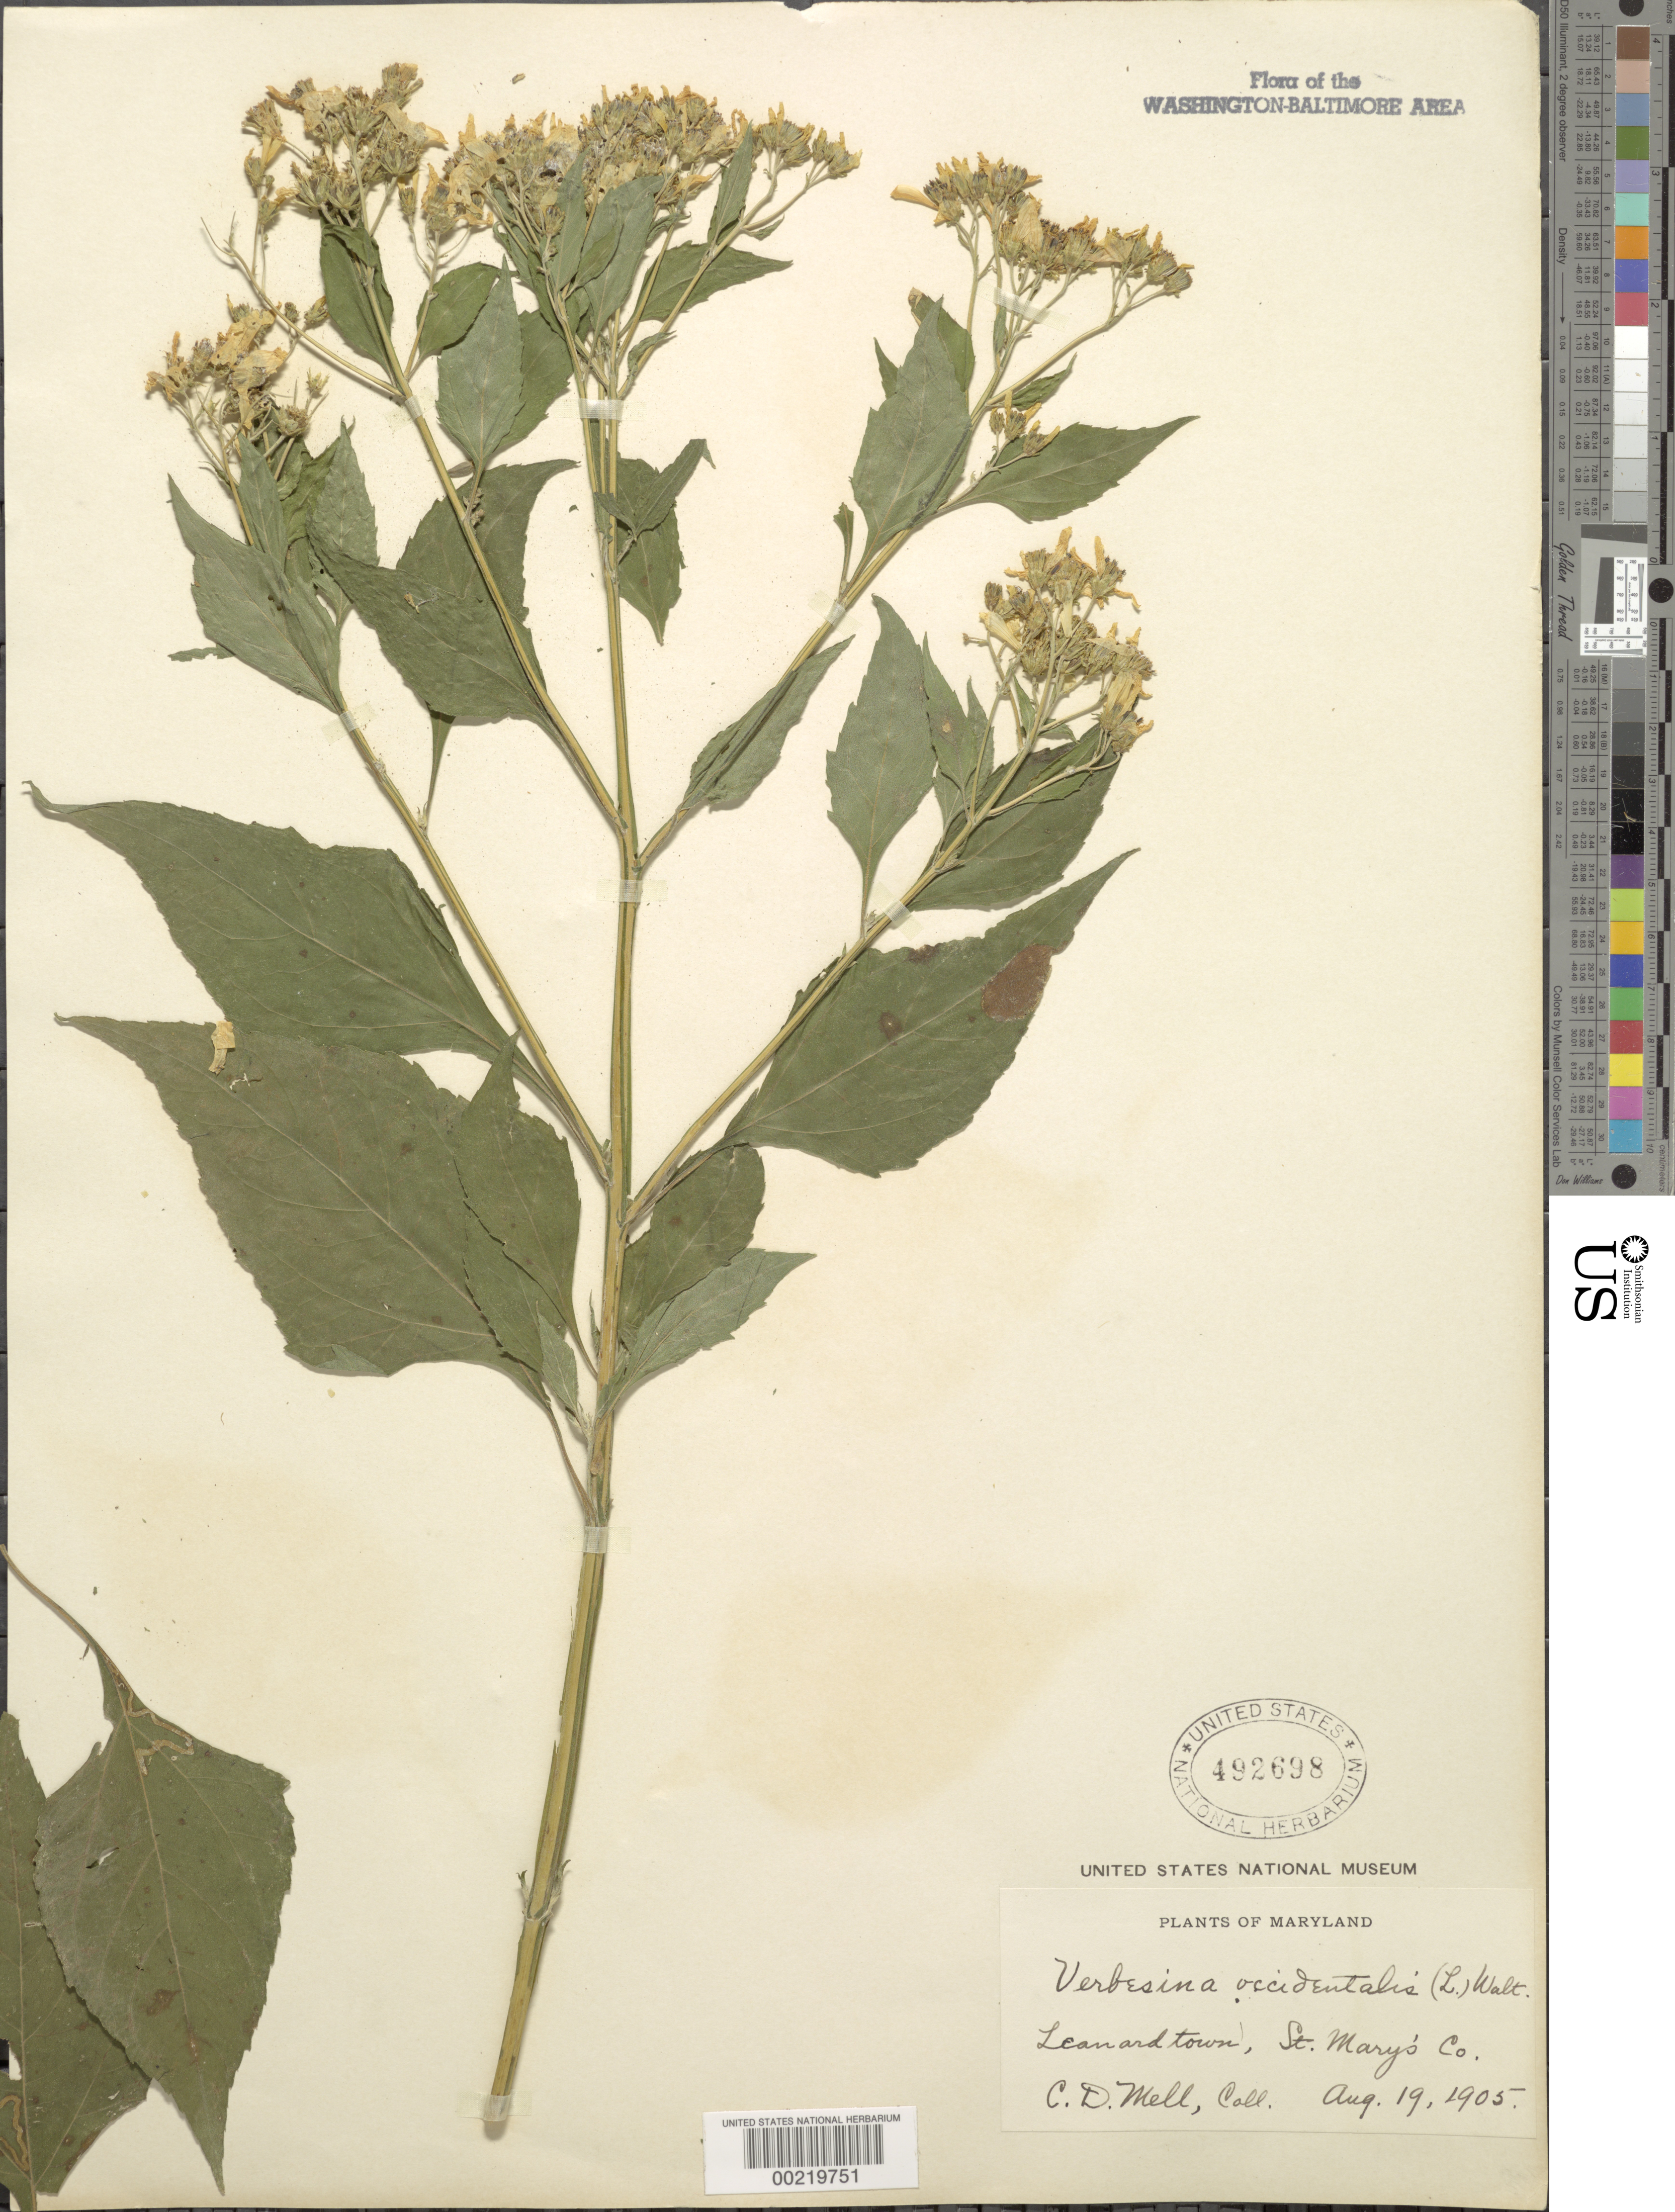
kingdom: Plantae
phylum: Tracheophyta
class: Magnoliopsida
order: Asterales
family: Asteraceae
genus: Verbesina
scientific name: Verbesina occidentalis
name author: (L.) Walter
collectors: C. D. Mell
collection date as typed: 19 Aug 1905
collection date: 1905-08-19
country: United States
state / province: Maryland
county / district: St. Mary's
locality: Leonardtown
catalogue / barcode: US 492698